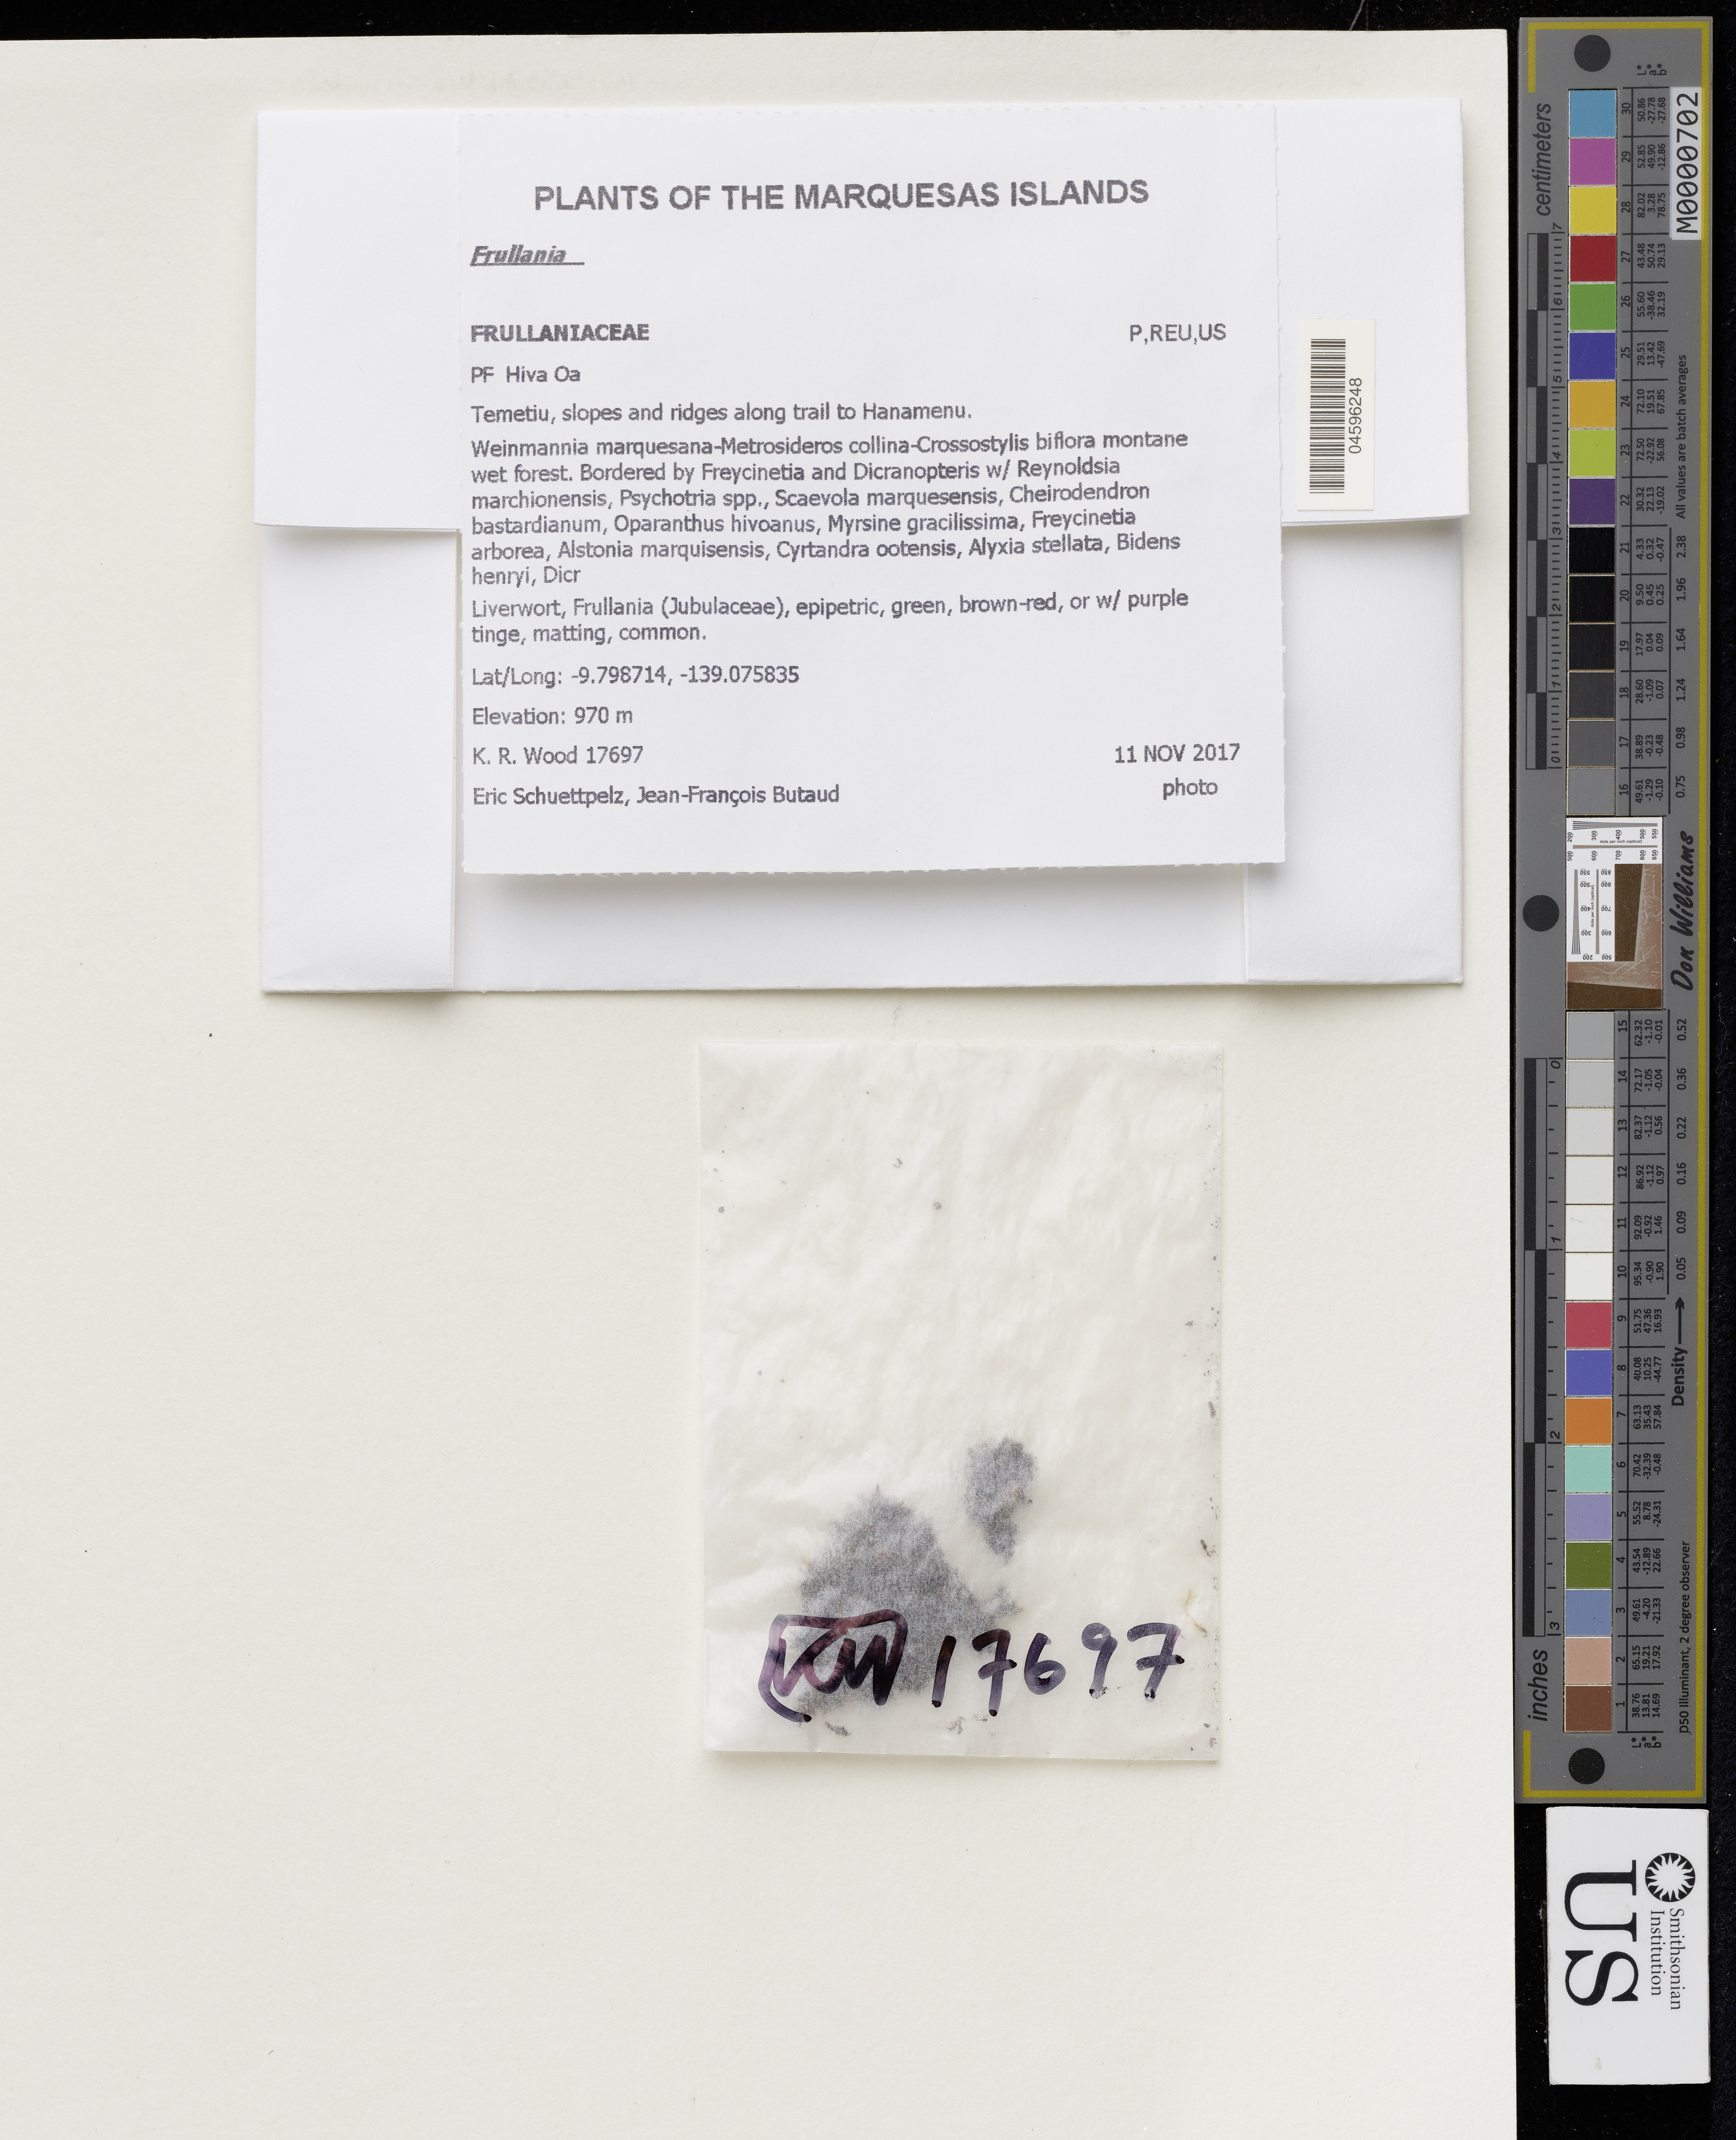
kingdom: Plantae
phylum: Marchantiophyta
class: Jungermanniopsida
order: Porellales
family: Frullaniaceae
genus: Frullania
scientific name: Frullania sp.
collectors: K. R. Wood, E. Schuettpelz & J.-F. Butaud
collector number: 17697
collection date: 2017-11-11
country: French Polynesia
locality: Temetiu, slopes and ridges along trail to Hanamenu.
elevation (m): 970